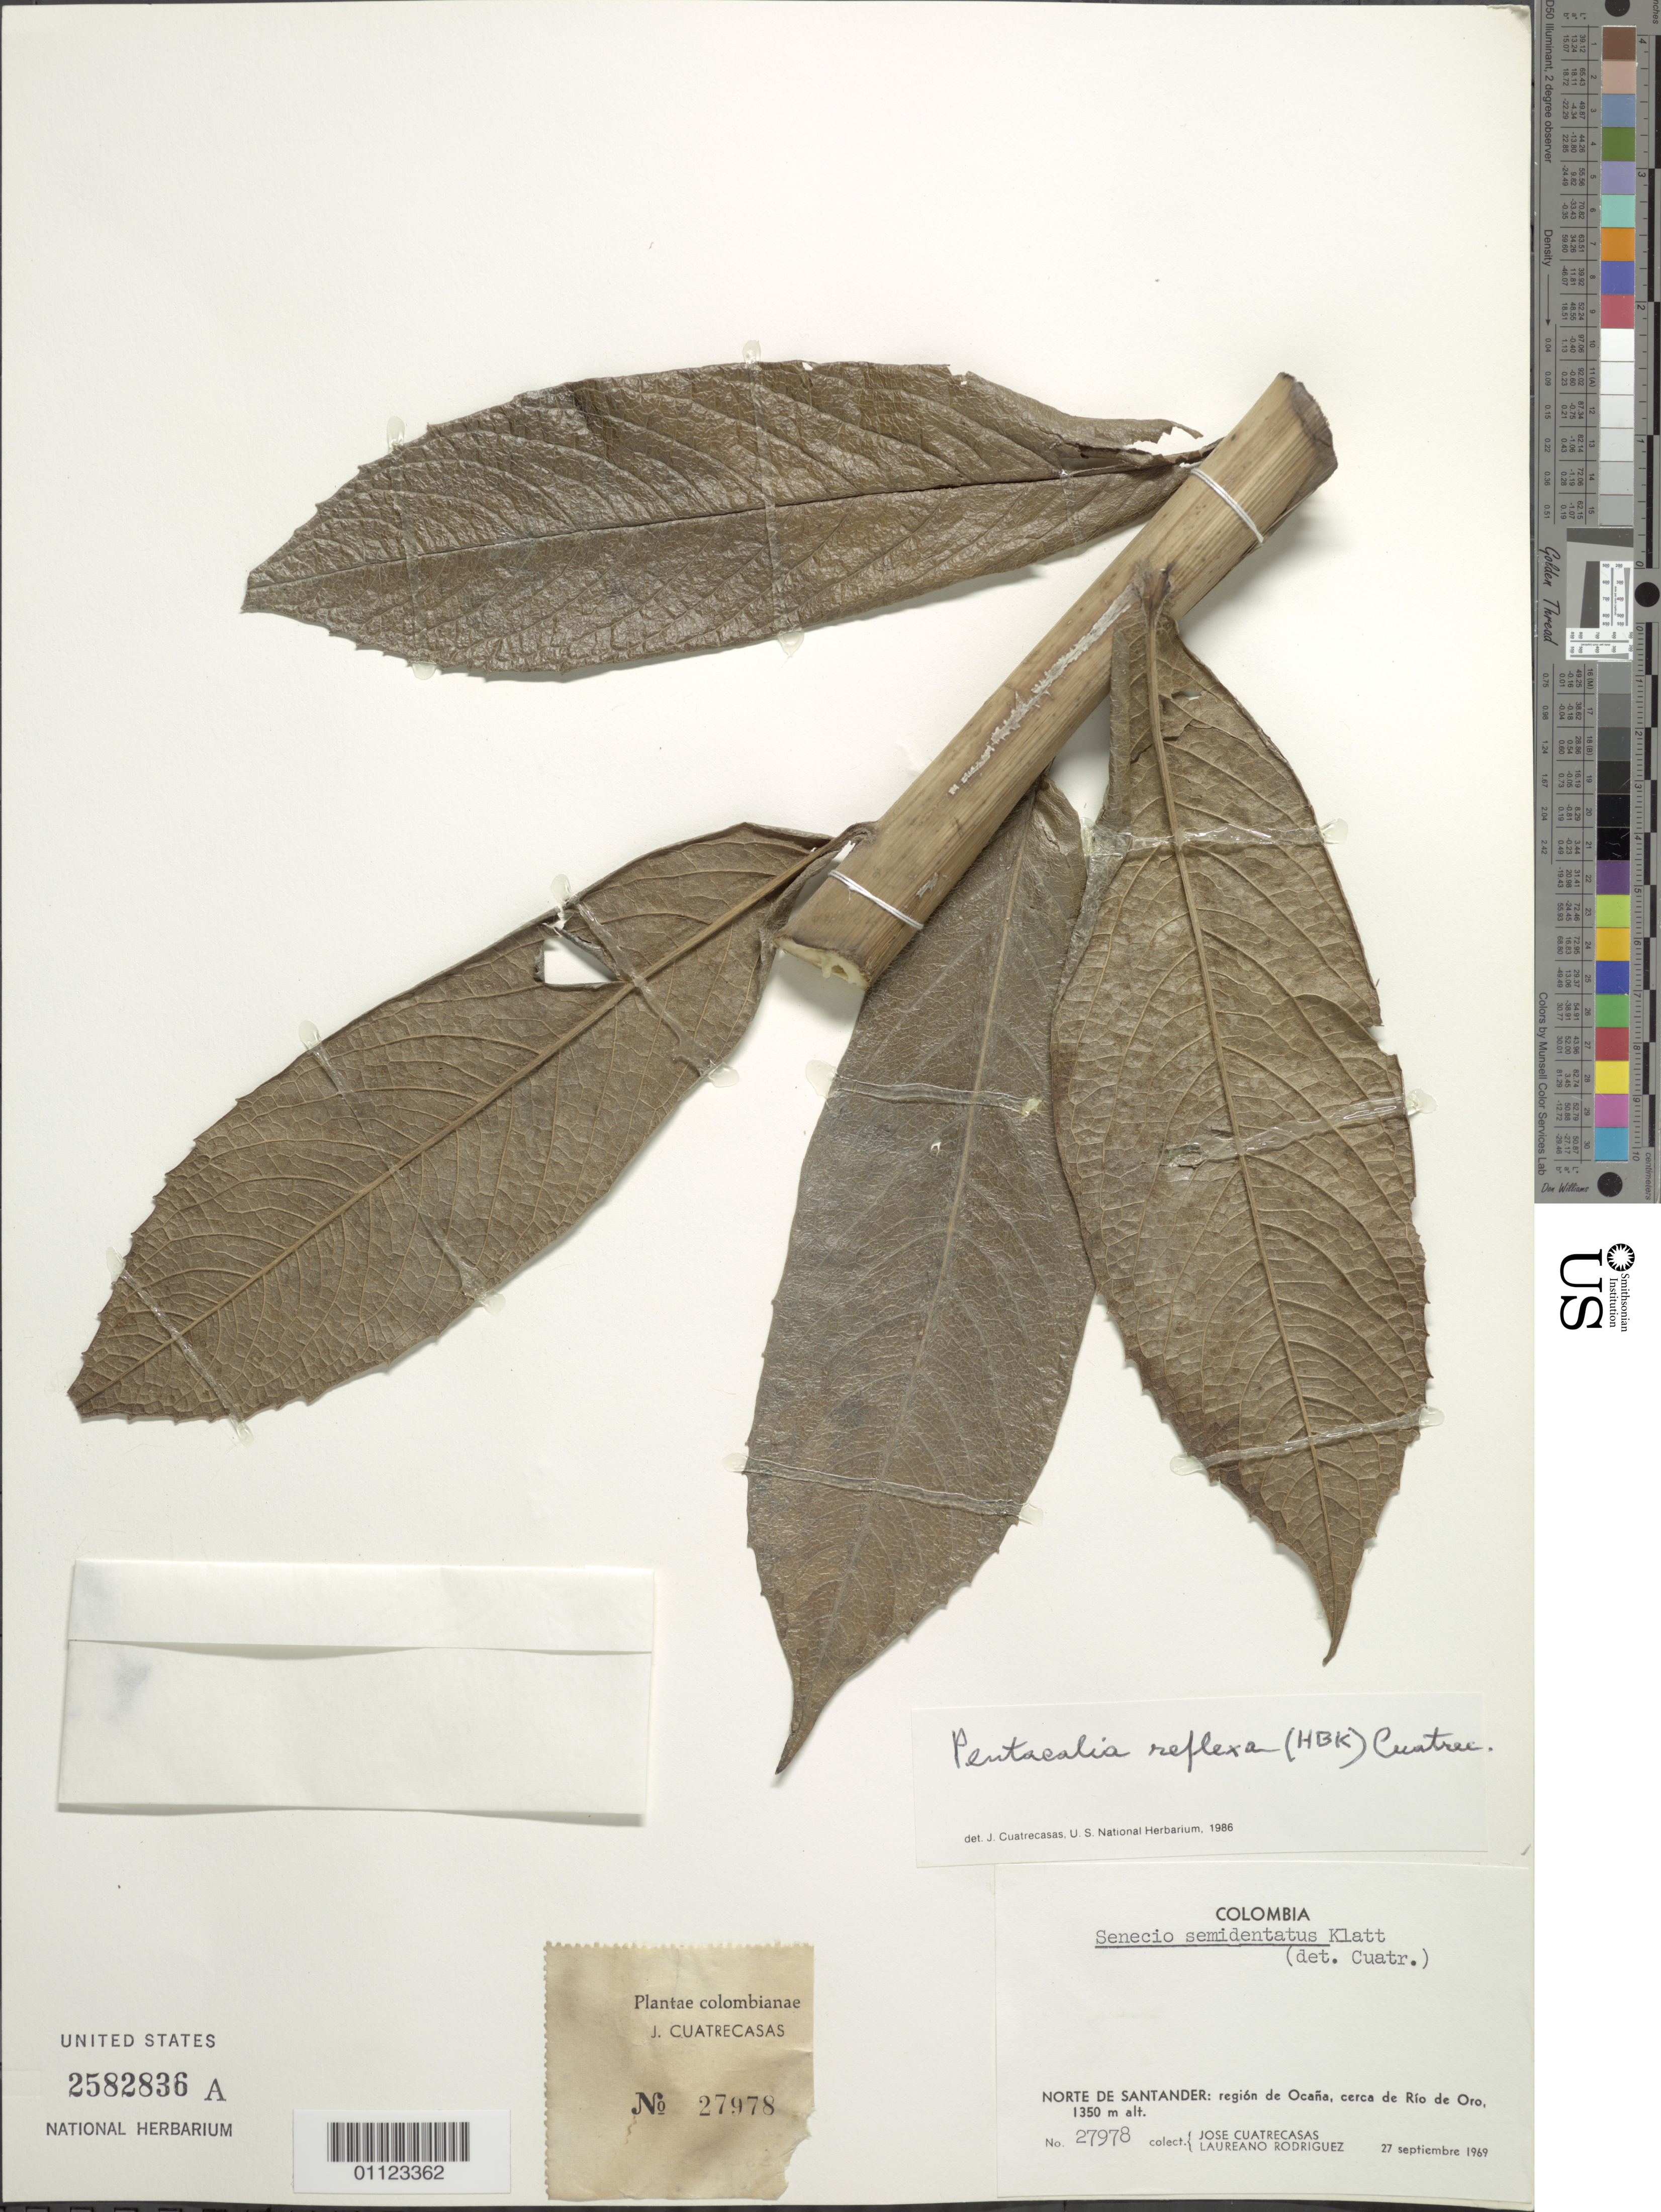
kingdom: Plantae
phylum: Tracheophyta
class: Magnoliopsida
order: Asterales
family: Asteraceae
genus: Pentacalia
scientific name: Pentacalia reflexa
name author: (Kunth) Cuatrec.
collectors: J. Cuatrecasas & L. Rodriguez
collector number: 27978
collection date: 1969-09-27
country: Colombia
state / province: Norte de Santander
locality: Región de Ocaña, cerca de Río de Oro.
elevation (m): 1350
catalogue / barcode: US 2582836a